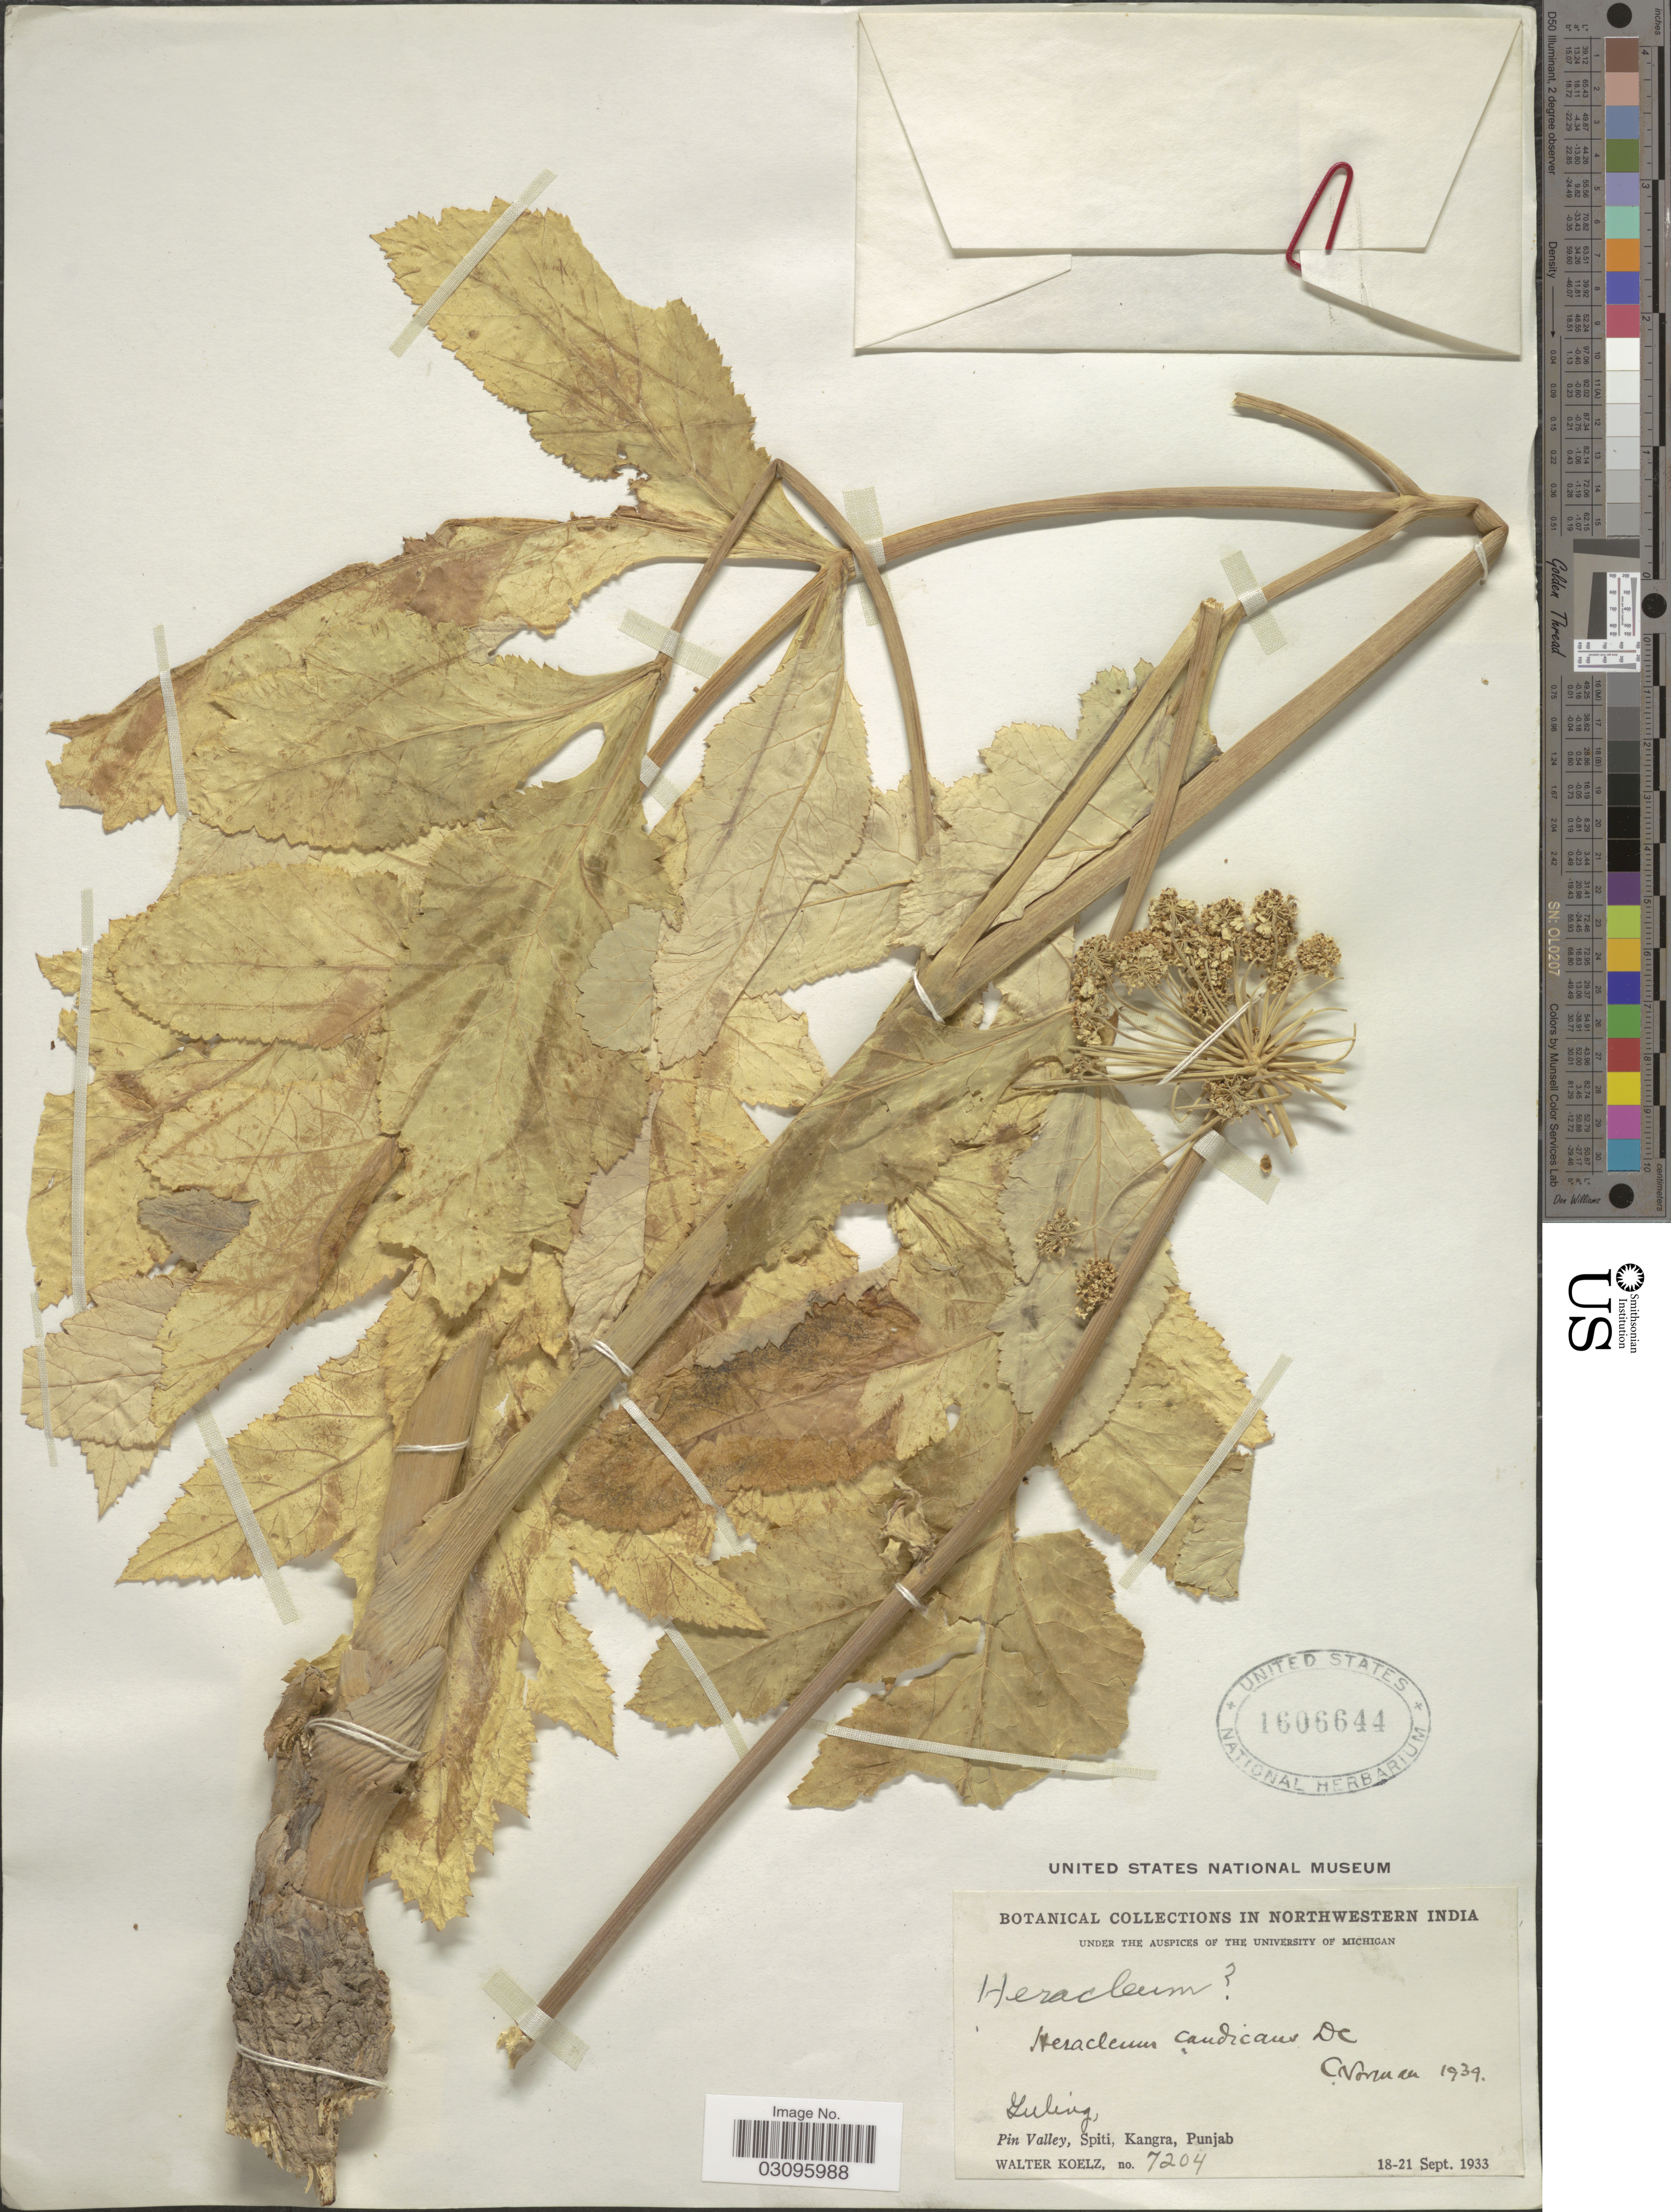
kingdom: Plantae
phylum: Tracheophyta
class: Magnoliopsida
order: Apiales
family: Apiaceae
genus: Heracleum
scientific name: Heracleum sp.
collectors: W. N. Koelz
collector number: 7204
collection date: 1933-09-18/1933-09-21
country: India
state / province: Punjab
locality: Northwestern India. Guling. Pin Valley, Spiti, Kangra.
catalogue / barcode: US 1606644